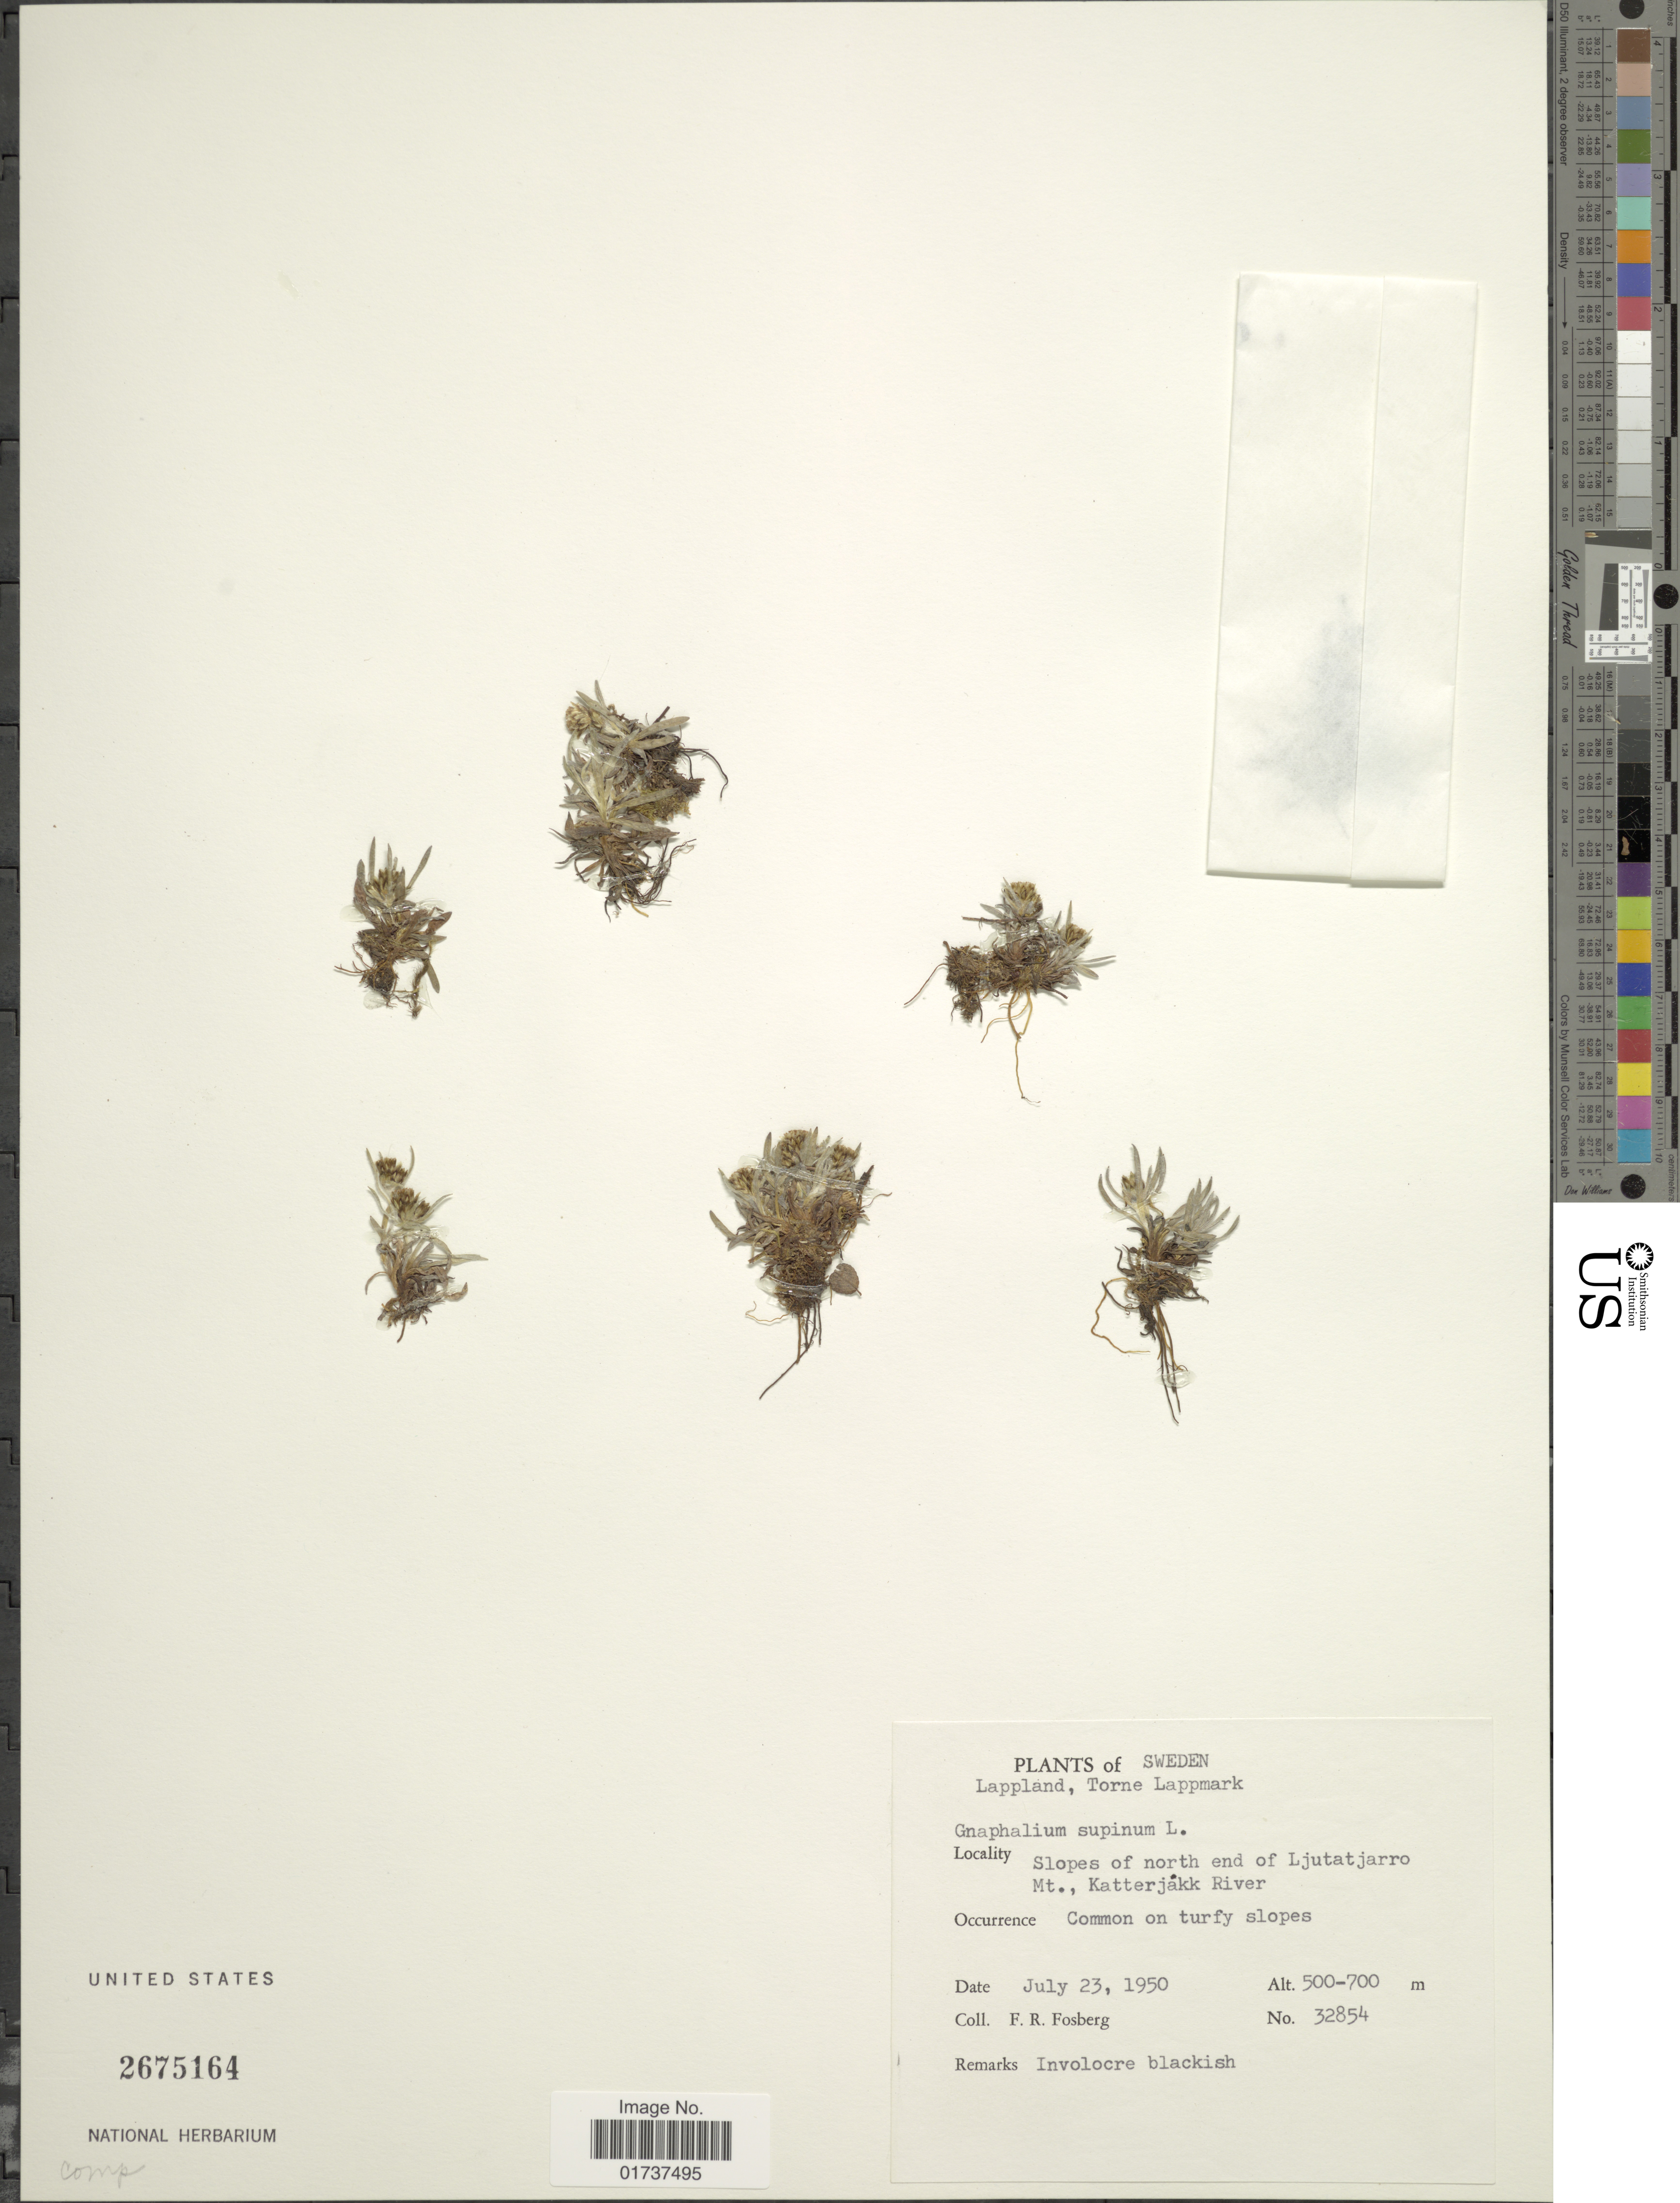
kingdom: Plantae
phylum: Tracheophyta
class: Magnoliopsida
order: Asterales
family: Asteraceae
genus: Gnaphalium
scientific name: Gnaphalium supinum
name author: L.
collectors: F. R. Fosberg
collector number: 32854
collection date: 1950-07-23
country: Sweden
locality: Sweden, Lappland, Torne Lappmark, Slopes of north end of Ljutatjarro Mt., Katterjakk River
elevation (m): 500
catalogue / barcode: US 2675164